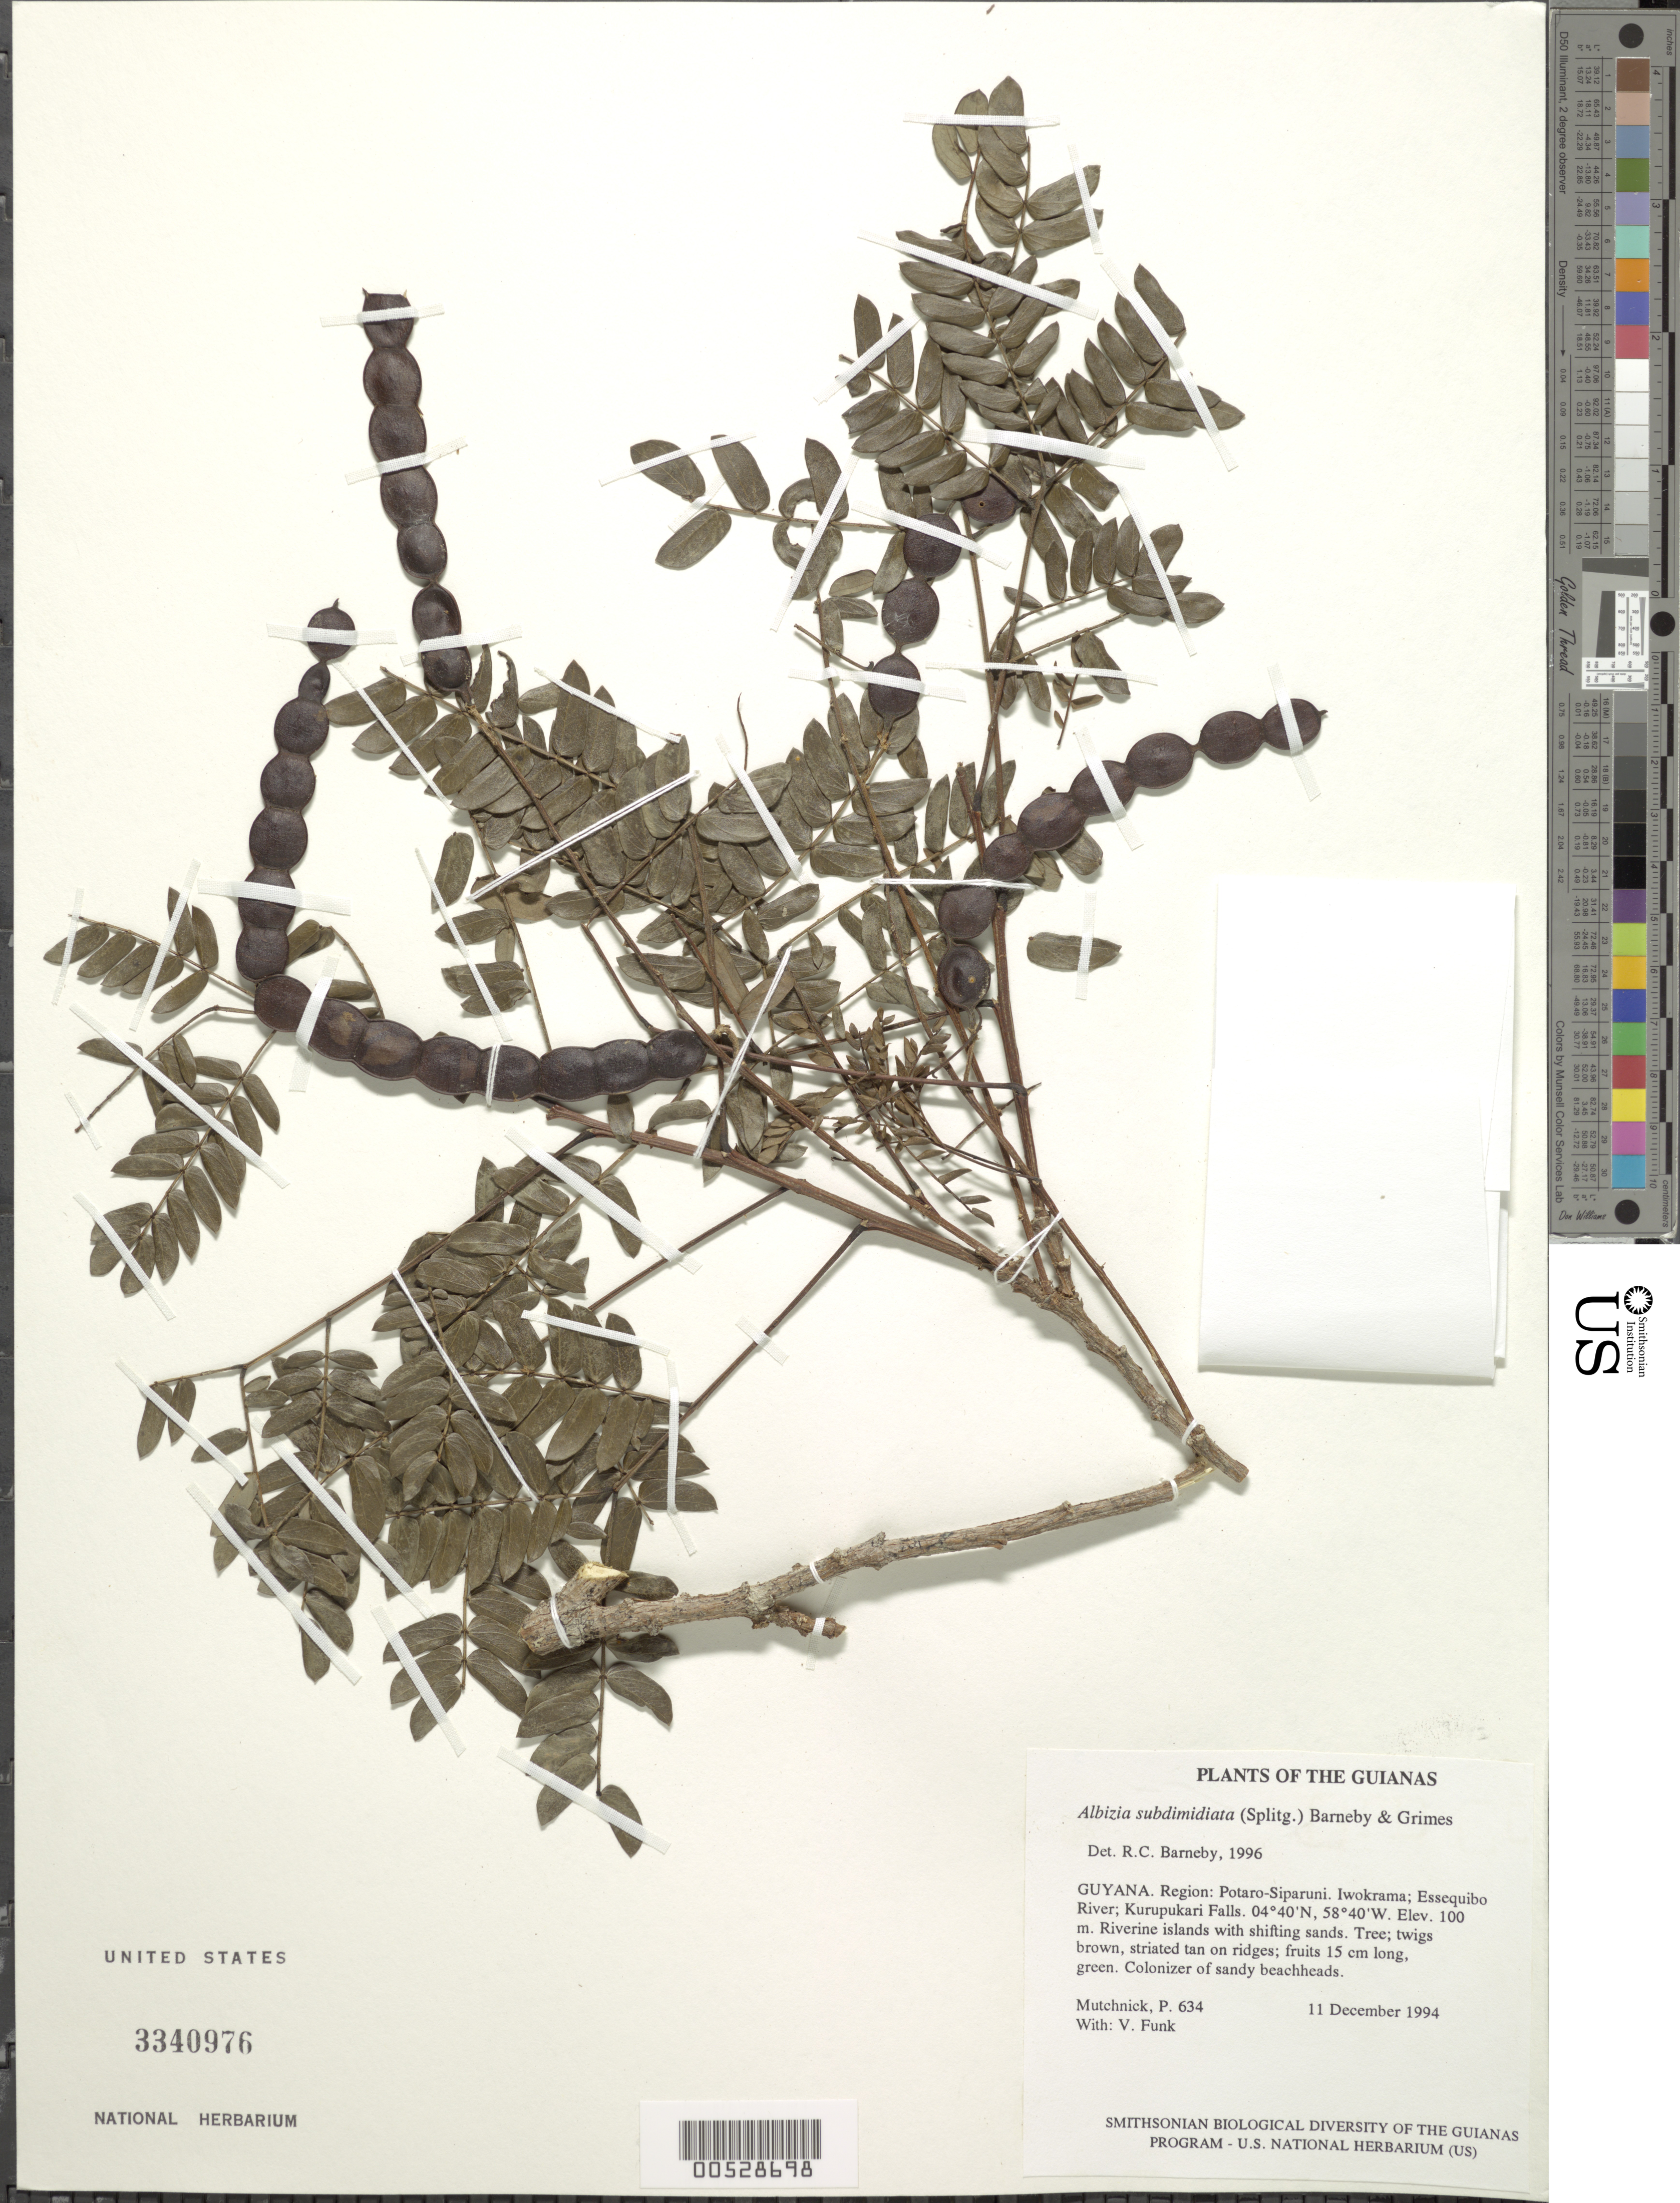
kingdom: Plantae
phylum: Tracheophyta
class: Magnoliopsida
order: Fabales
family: Fabaceae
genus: Pseudalbizzia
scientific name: Pseudalbizzia subdimidiata var. subdimidiata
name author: (Splitg.) Koenen & Duno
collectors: P. Mutchnick & V. Funk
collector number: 634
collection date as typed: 11 December 1994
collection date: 1994-12-11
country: Guyana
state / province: Potaro-Siparuni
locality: Iwokrama; Essequibo River; Kurupukari Falls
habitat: Riverine islands with shifting sands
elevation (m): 100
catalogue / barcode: US 3340976